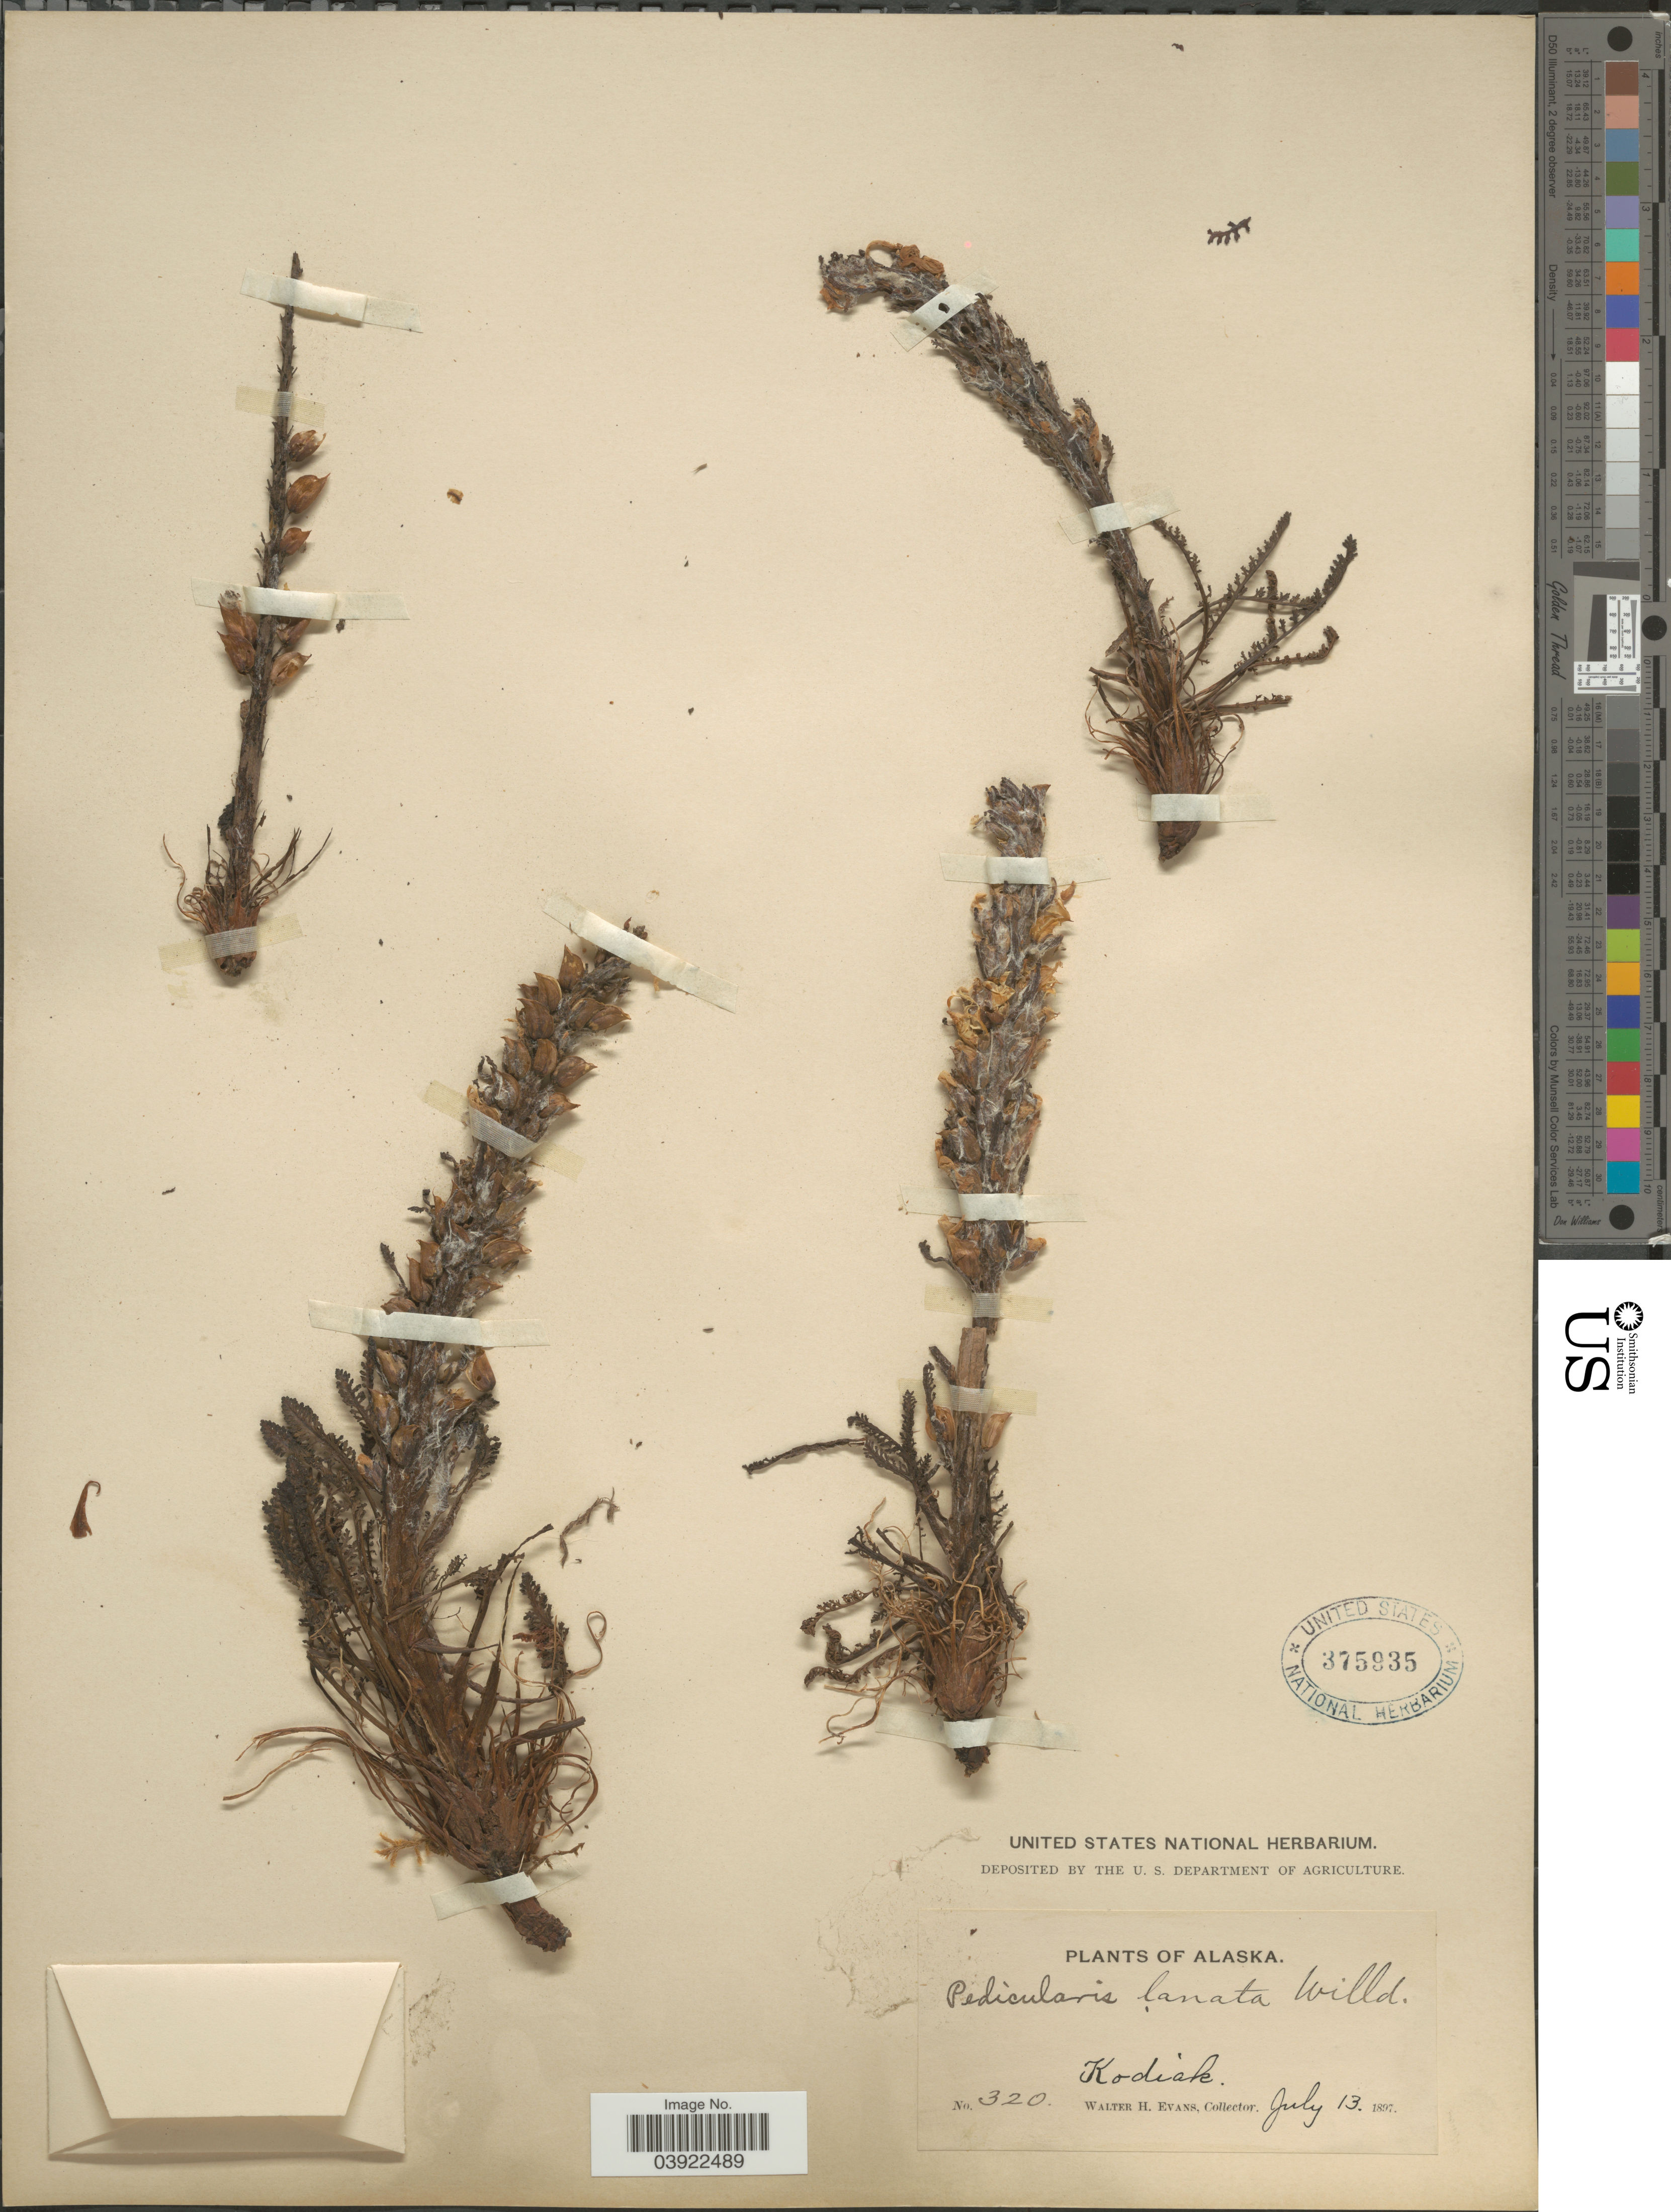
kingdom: Plantae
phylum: Tracheophyta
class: Magnoliopsida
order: Lamiales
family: Orobanchaceae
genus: Pedicularis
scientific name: Pedicularis lanata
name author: Willd. ex Cham. & Schltdl.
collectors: W. H. Evans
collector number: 320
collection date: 1897-07-13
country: United States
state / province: Alaska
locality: Kodiak.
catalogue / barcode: US 375935